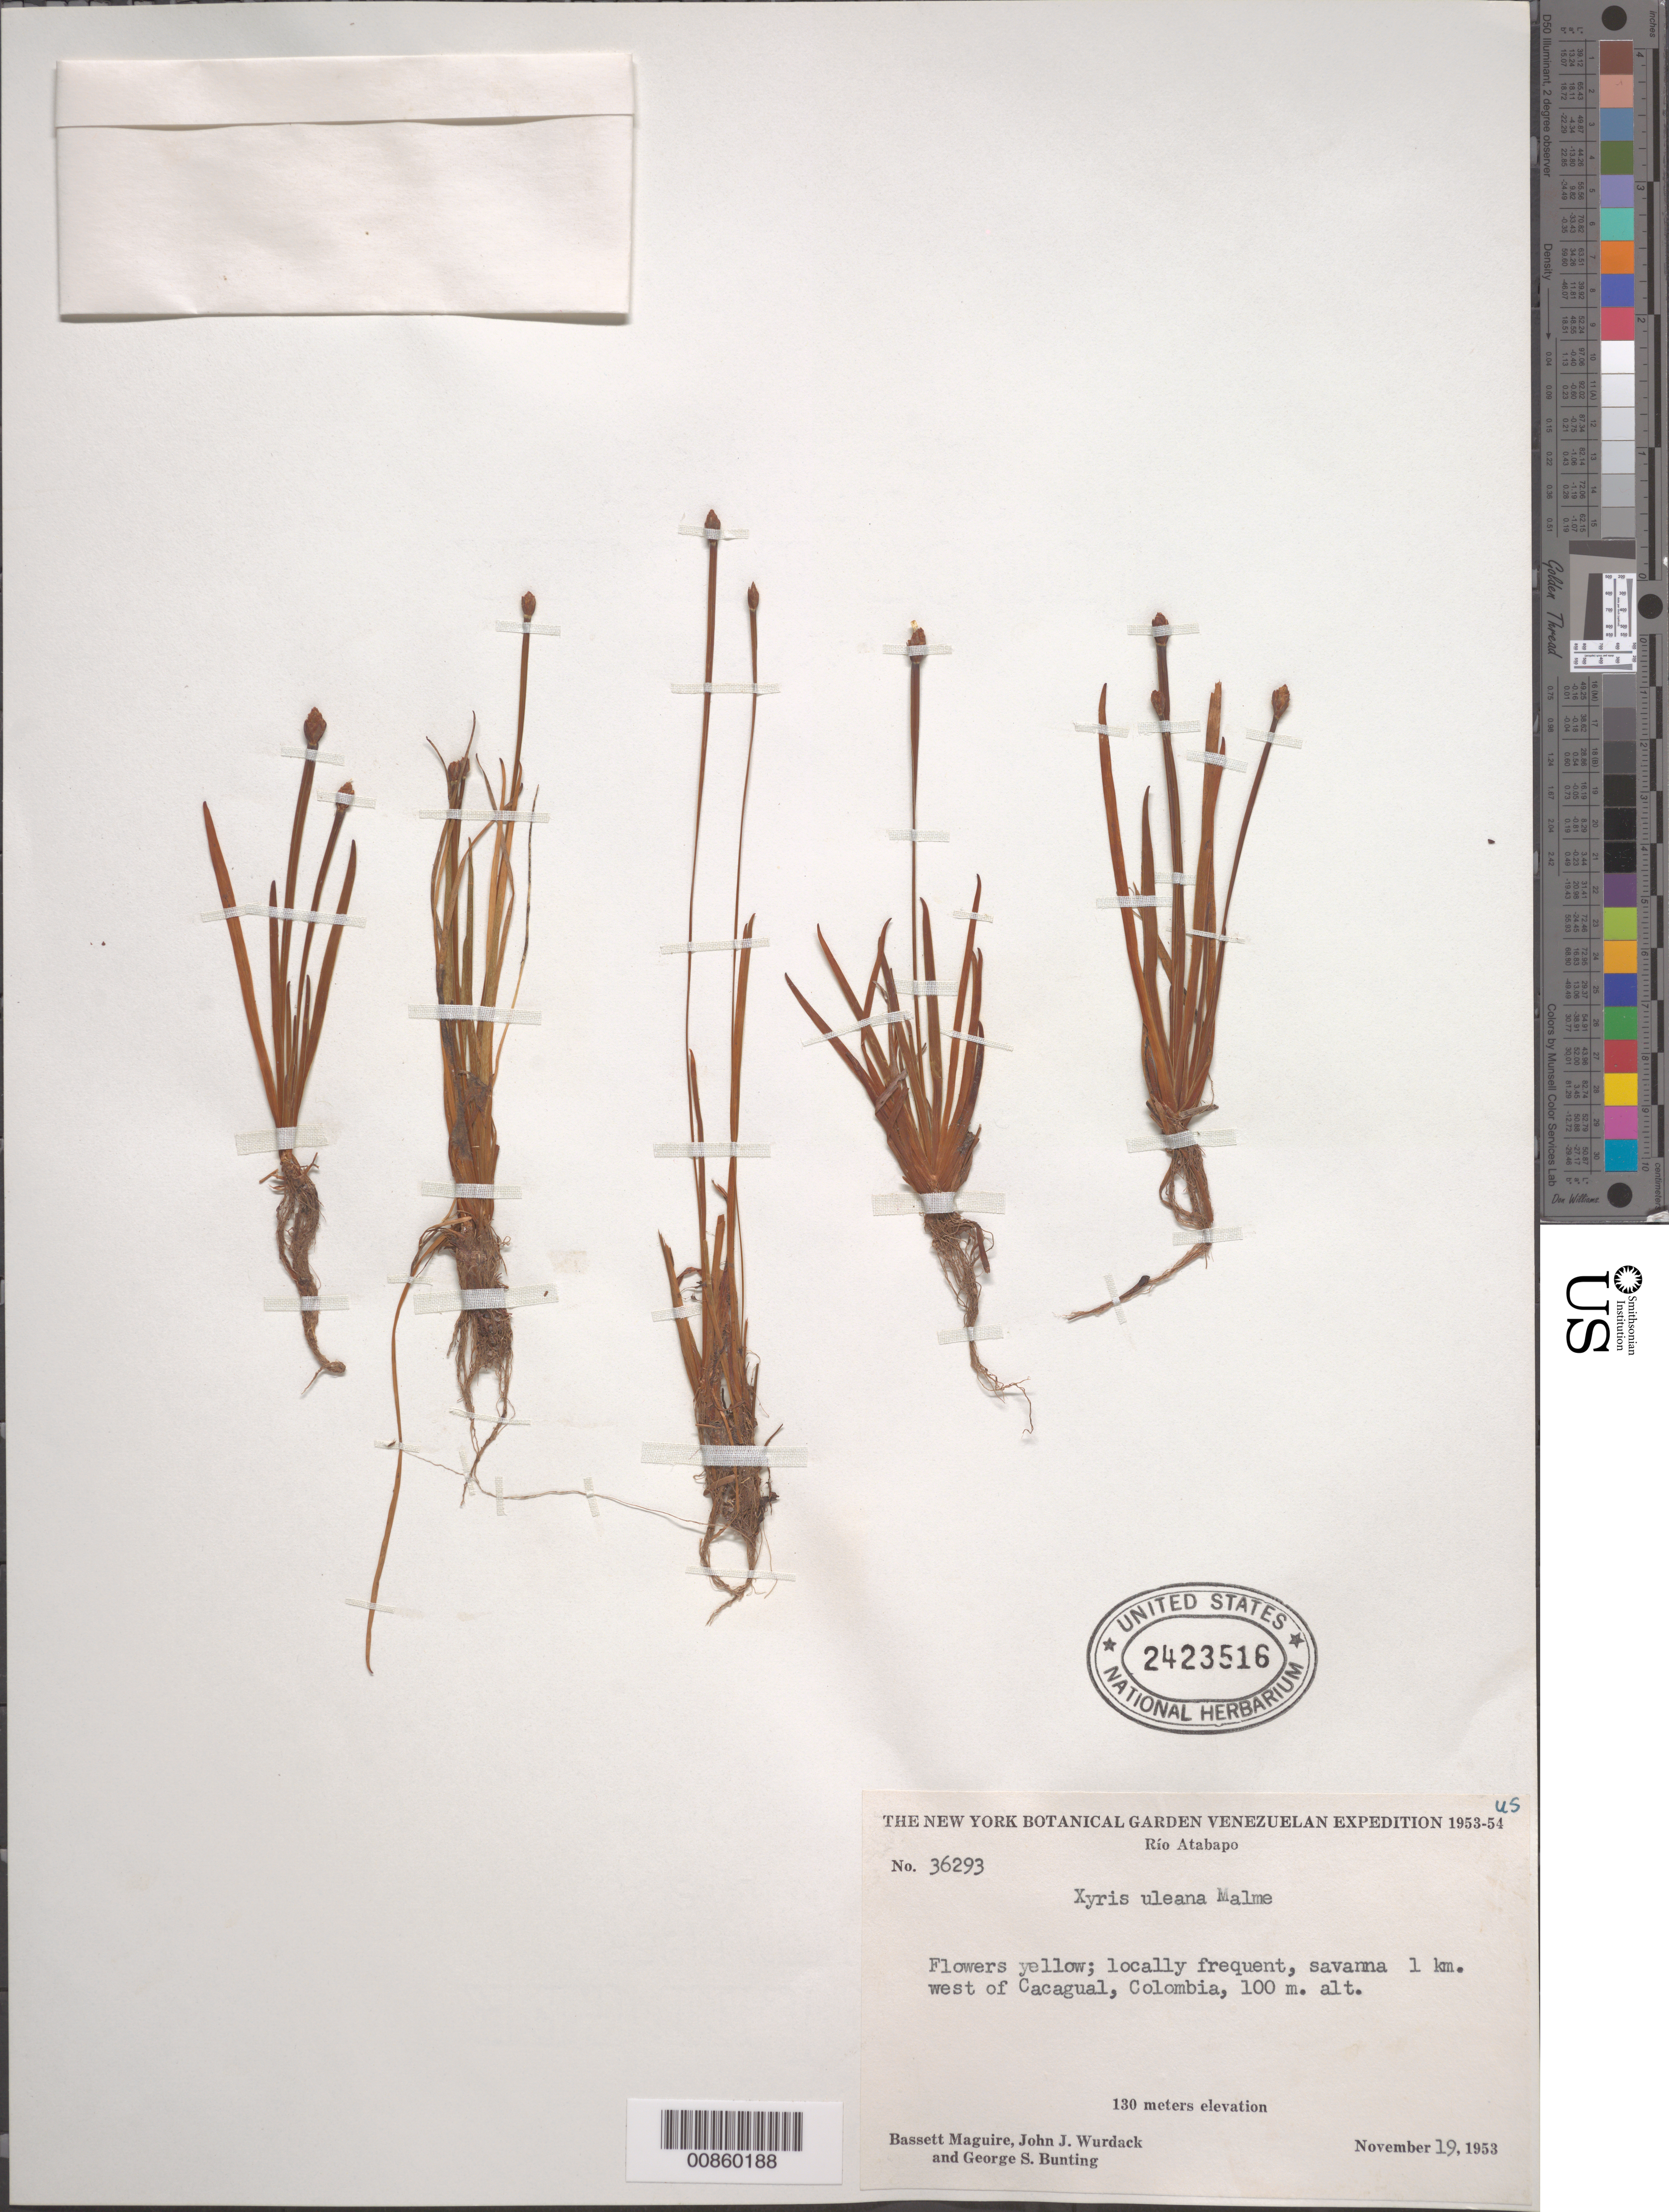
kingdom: Plantae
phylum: Tracheophyta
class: Liliopsida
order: Poales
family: Xyridaceae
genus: Xyris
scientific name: Xyris uleana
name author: Malme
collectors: B. Maguire, J. J. Wurdack & G. S. Bunting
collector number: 36293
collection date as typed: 19-Nov-53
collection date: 1953-11-19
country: Colombia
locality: Río Atabapo, 1 km W of Cacagual, Colombia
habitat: Savanna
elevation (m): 100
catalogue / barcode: US 2423516